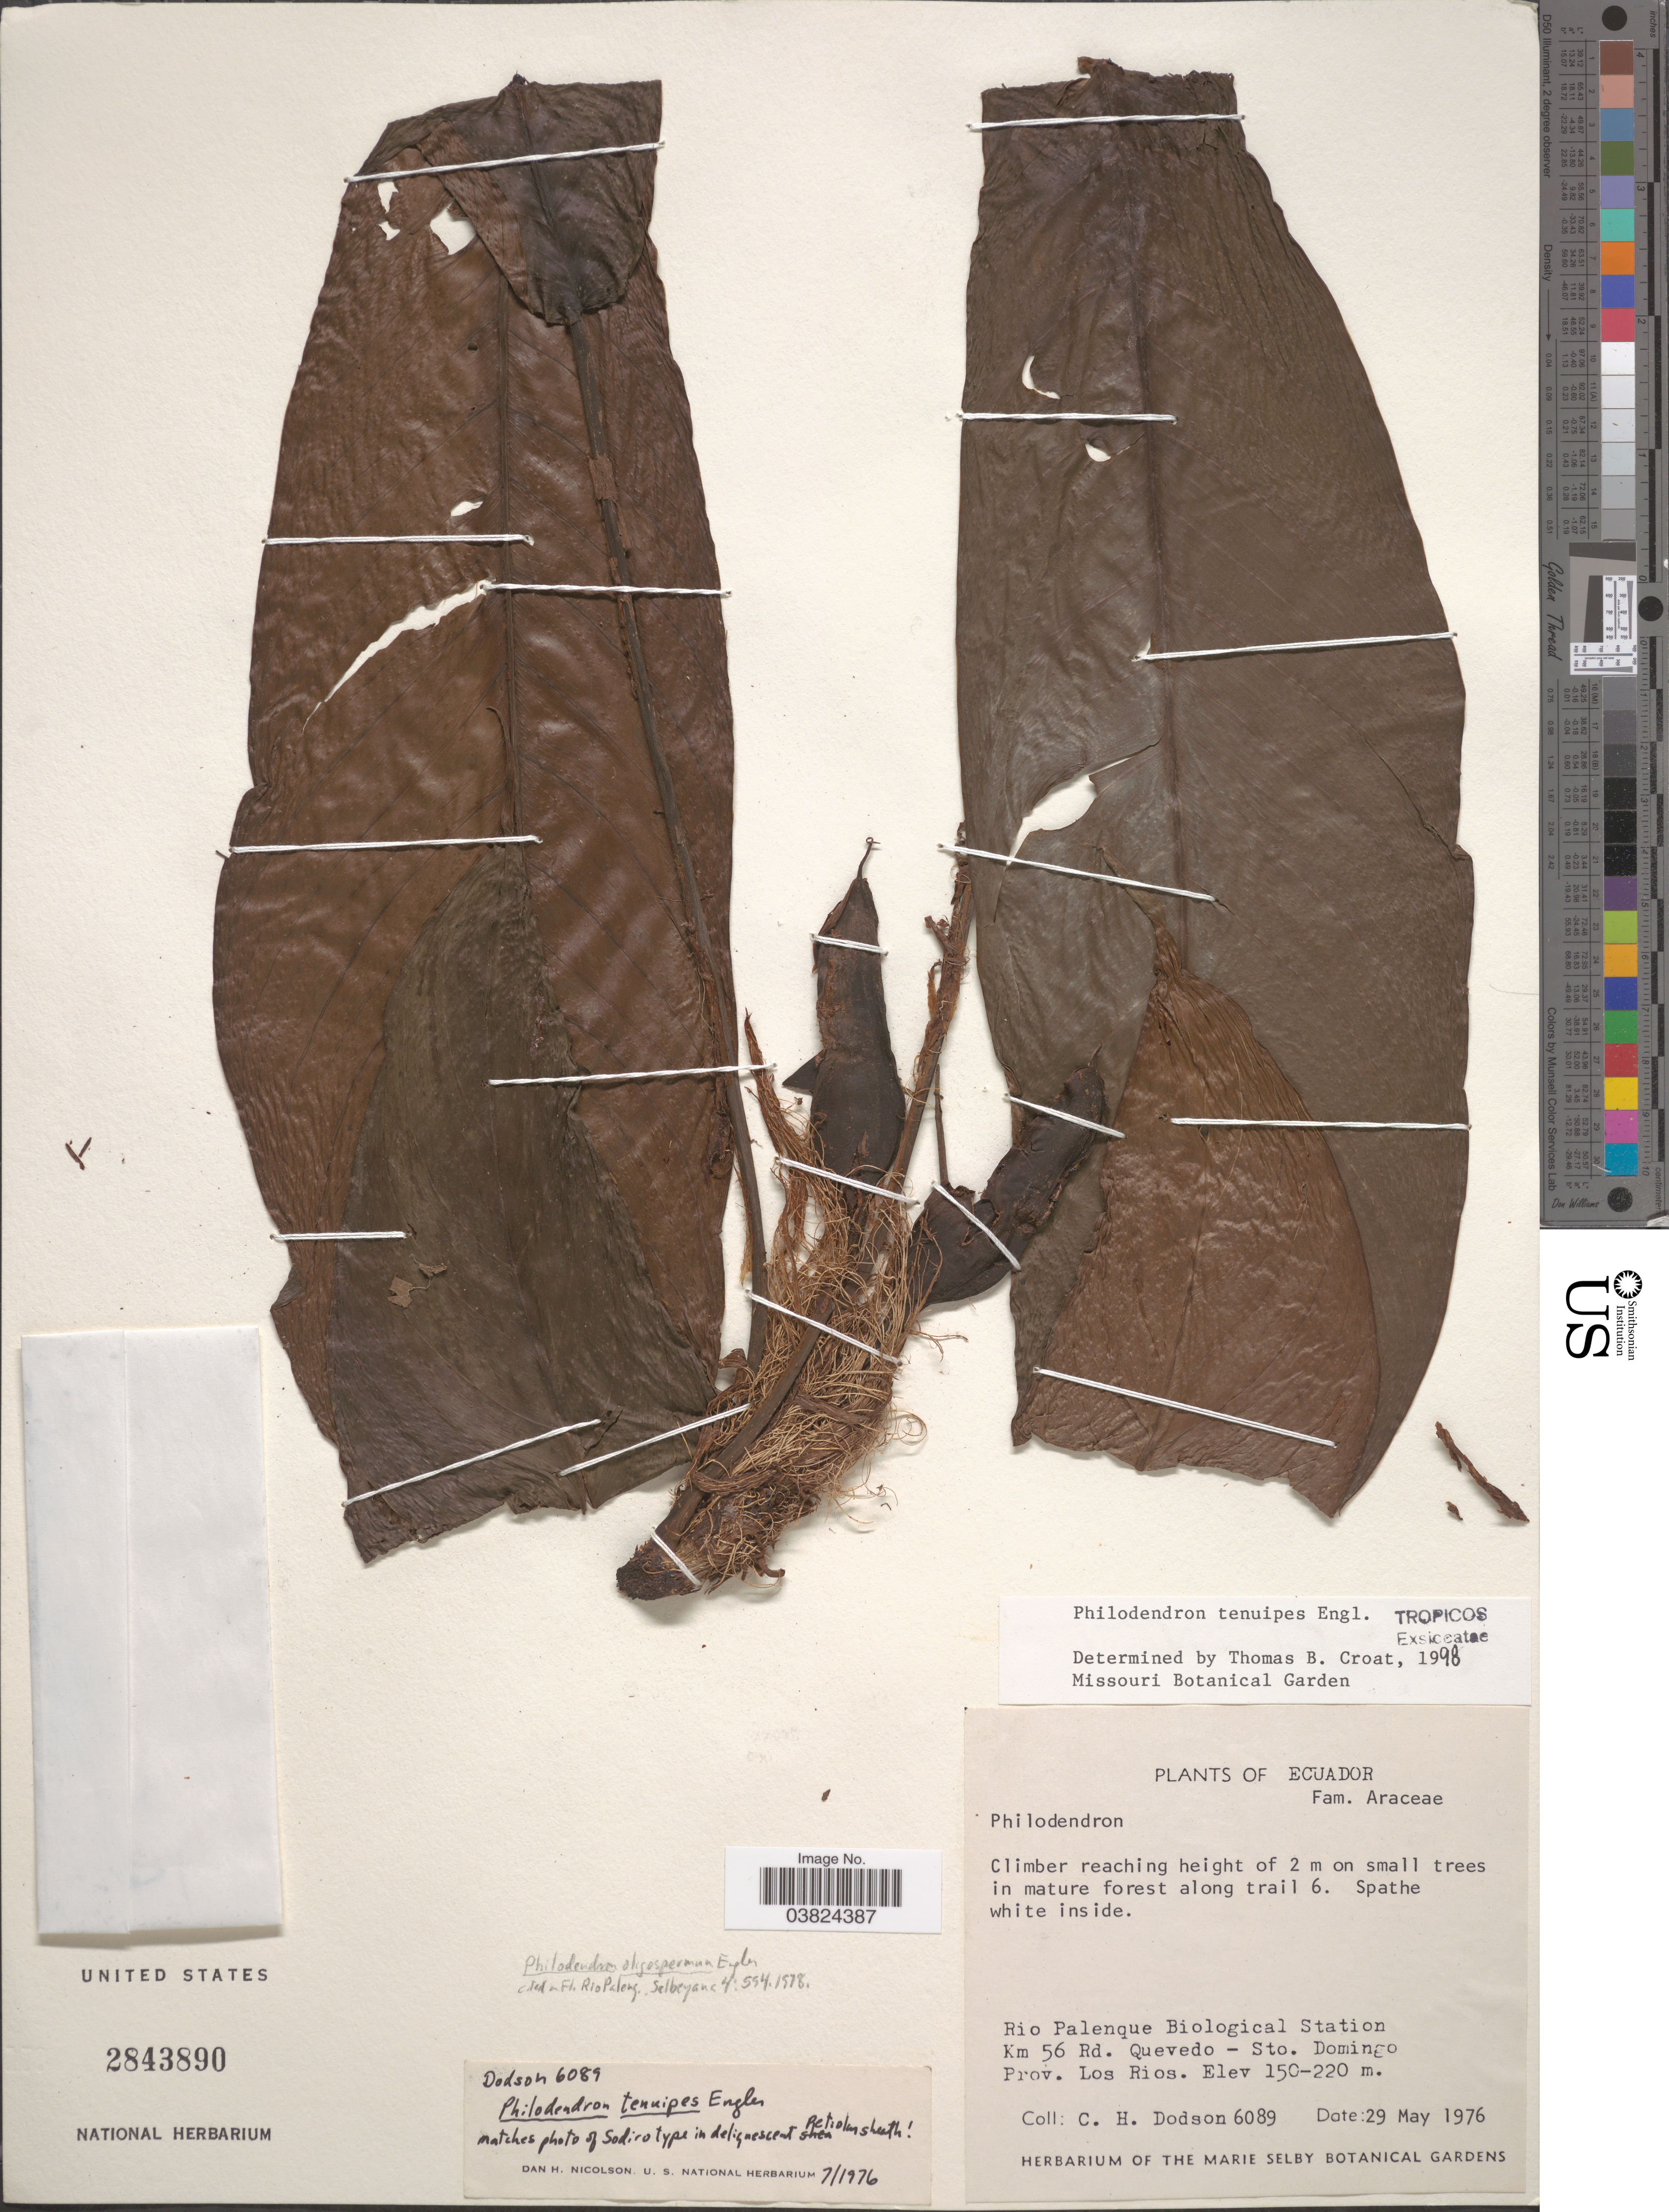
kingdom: Plantae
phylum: Tracheophyta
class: Liliopsida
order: Alismatales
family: Araceae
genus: Philodendron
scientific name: Philodendron tenuipes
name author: Engl.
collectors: C. H. Dodson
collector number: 6089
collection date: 1976-05-29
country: Ecuador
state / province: Los Ríos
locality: Rio Palenque Biological Station. Km 56 Rd. Quevedo - Sto. Domingo.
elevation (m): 150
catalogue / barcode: US 2843890